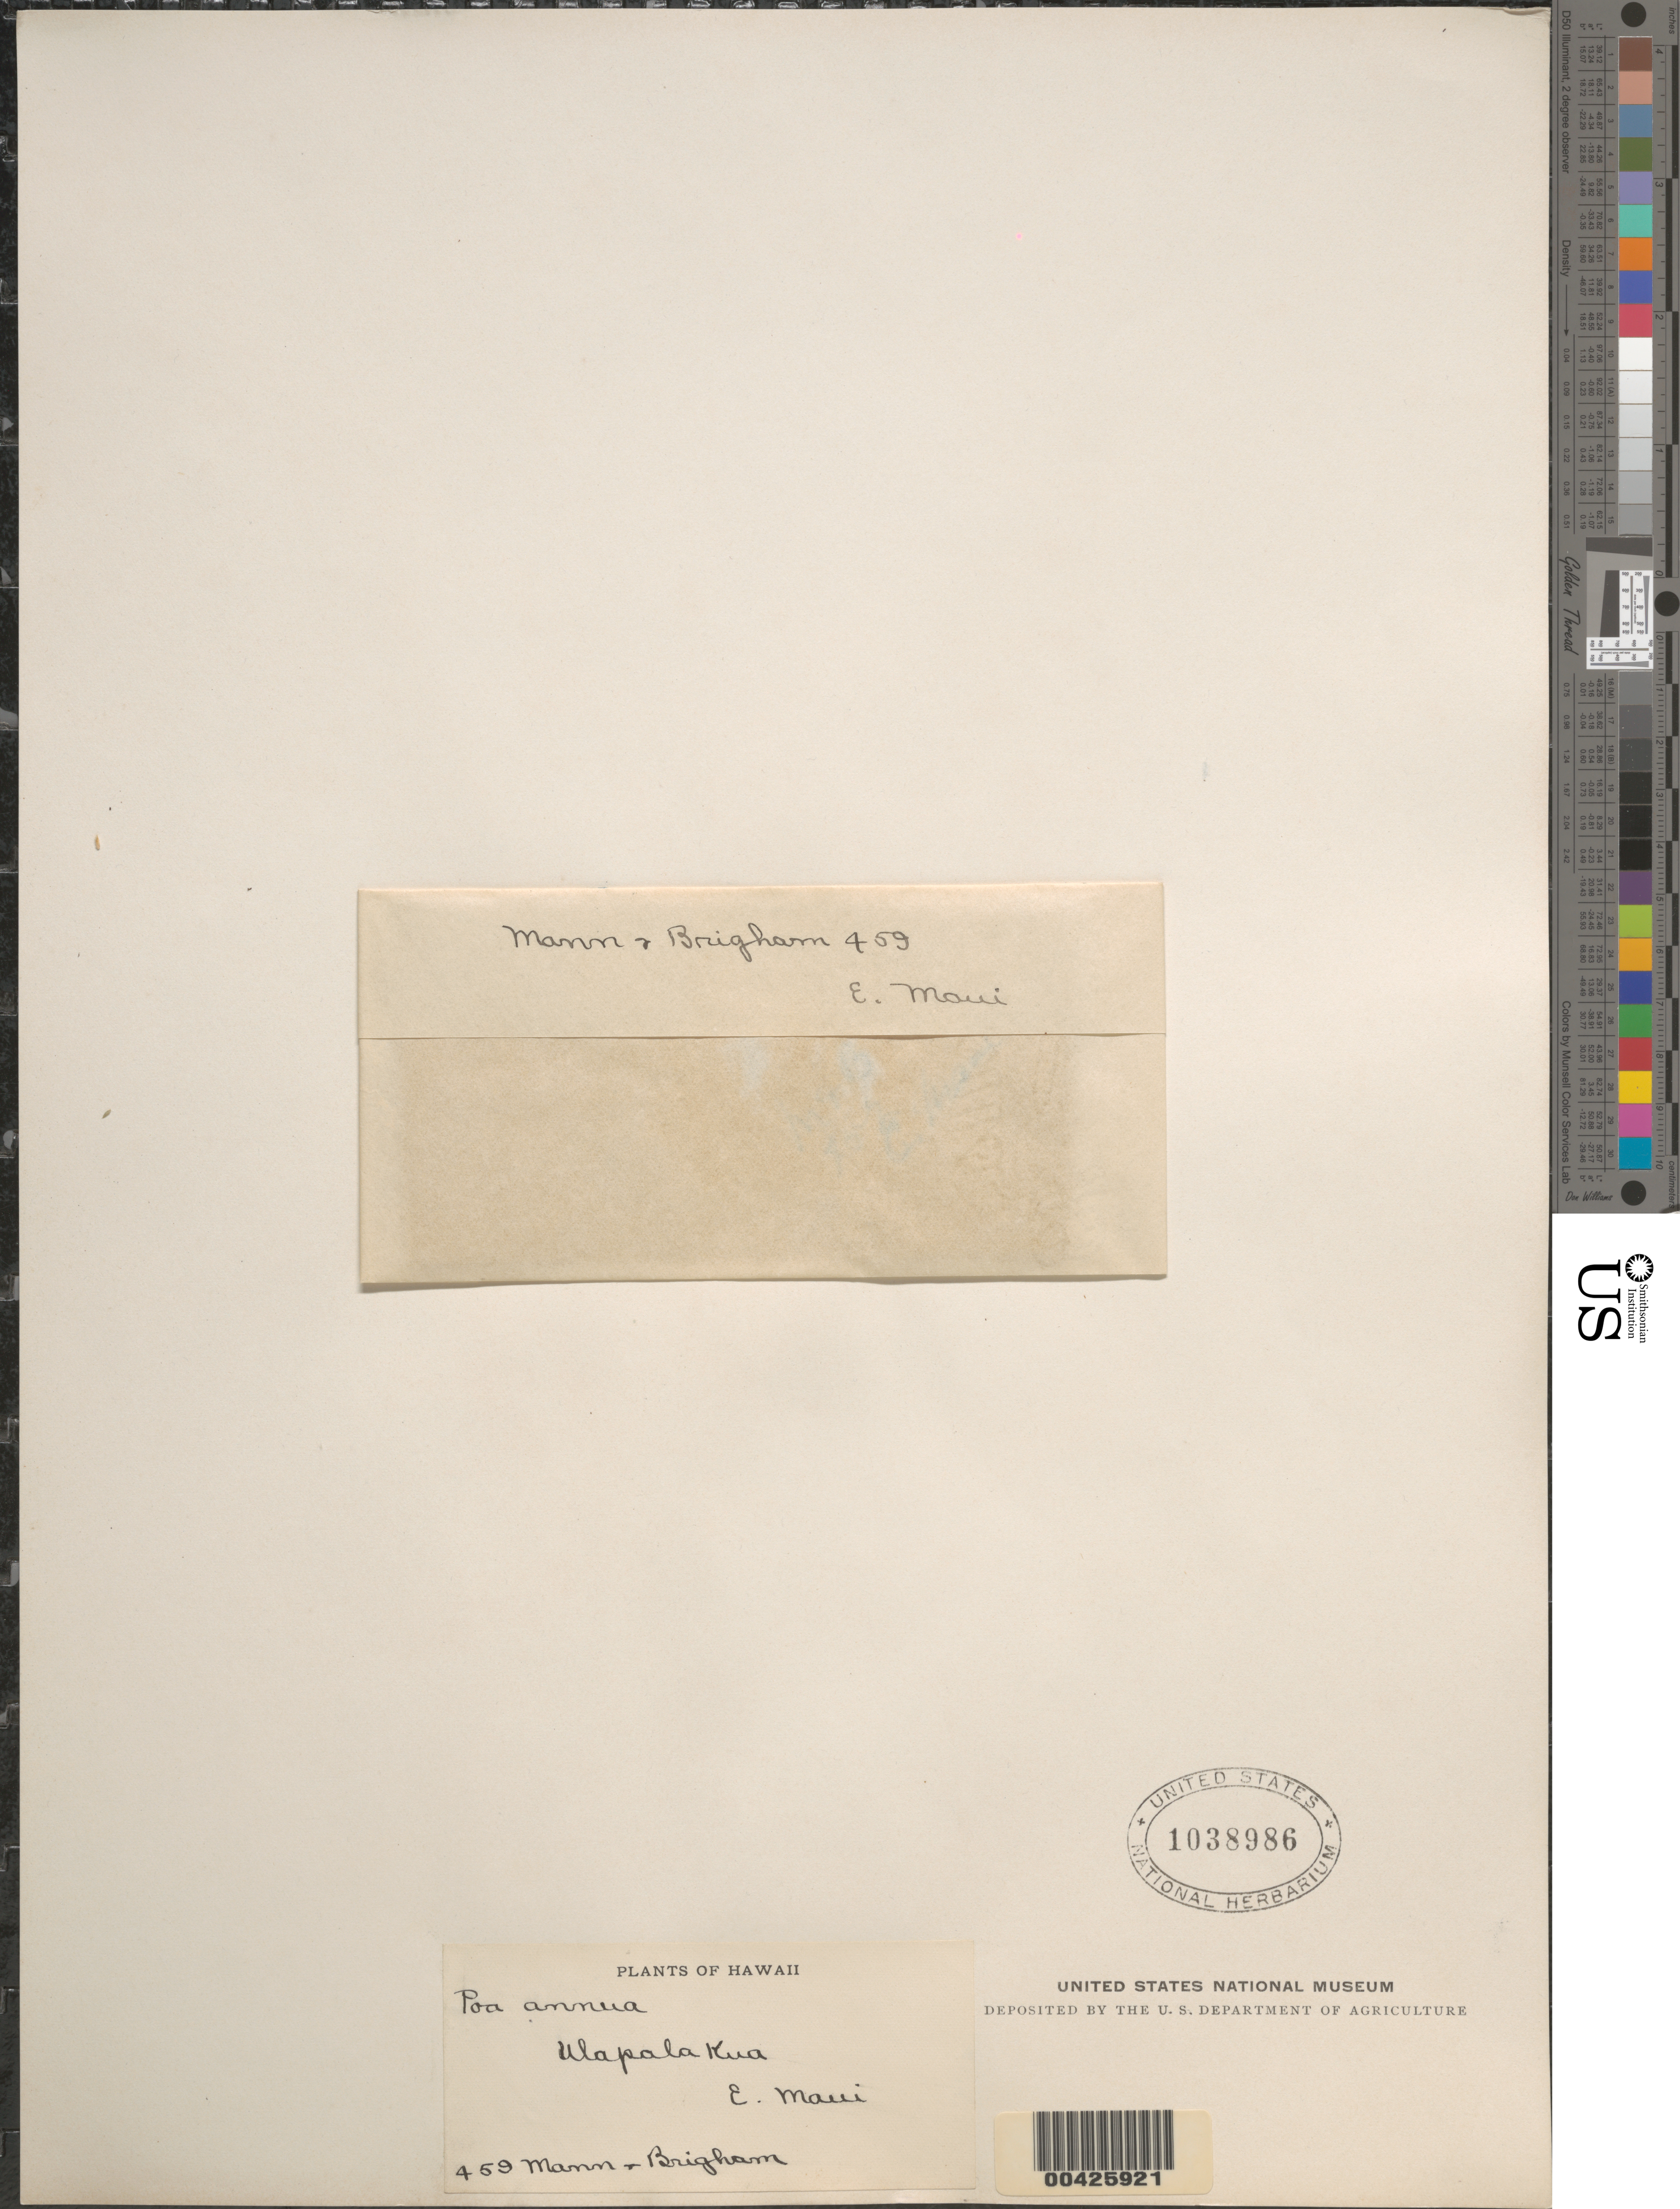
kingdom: Plantae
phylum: Tracheophyta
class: Liliopsida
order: Poales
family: Poaceae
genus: Poa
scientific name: Poa annua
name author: L.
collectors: H. Mann & W. T. Brigham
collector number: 459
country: United States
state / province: Hawaii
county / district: Maui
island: Maui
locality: Ulapala Kua, E Maui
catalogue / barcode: US 1038986